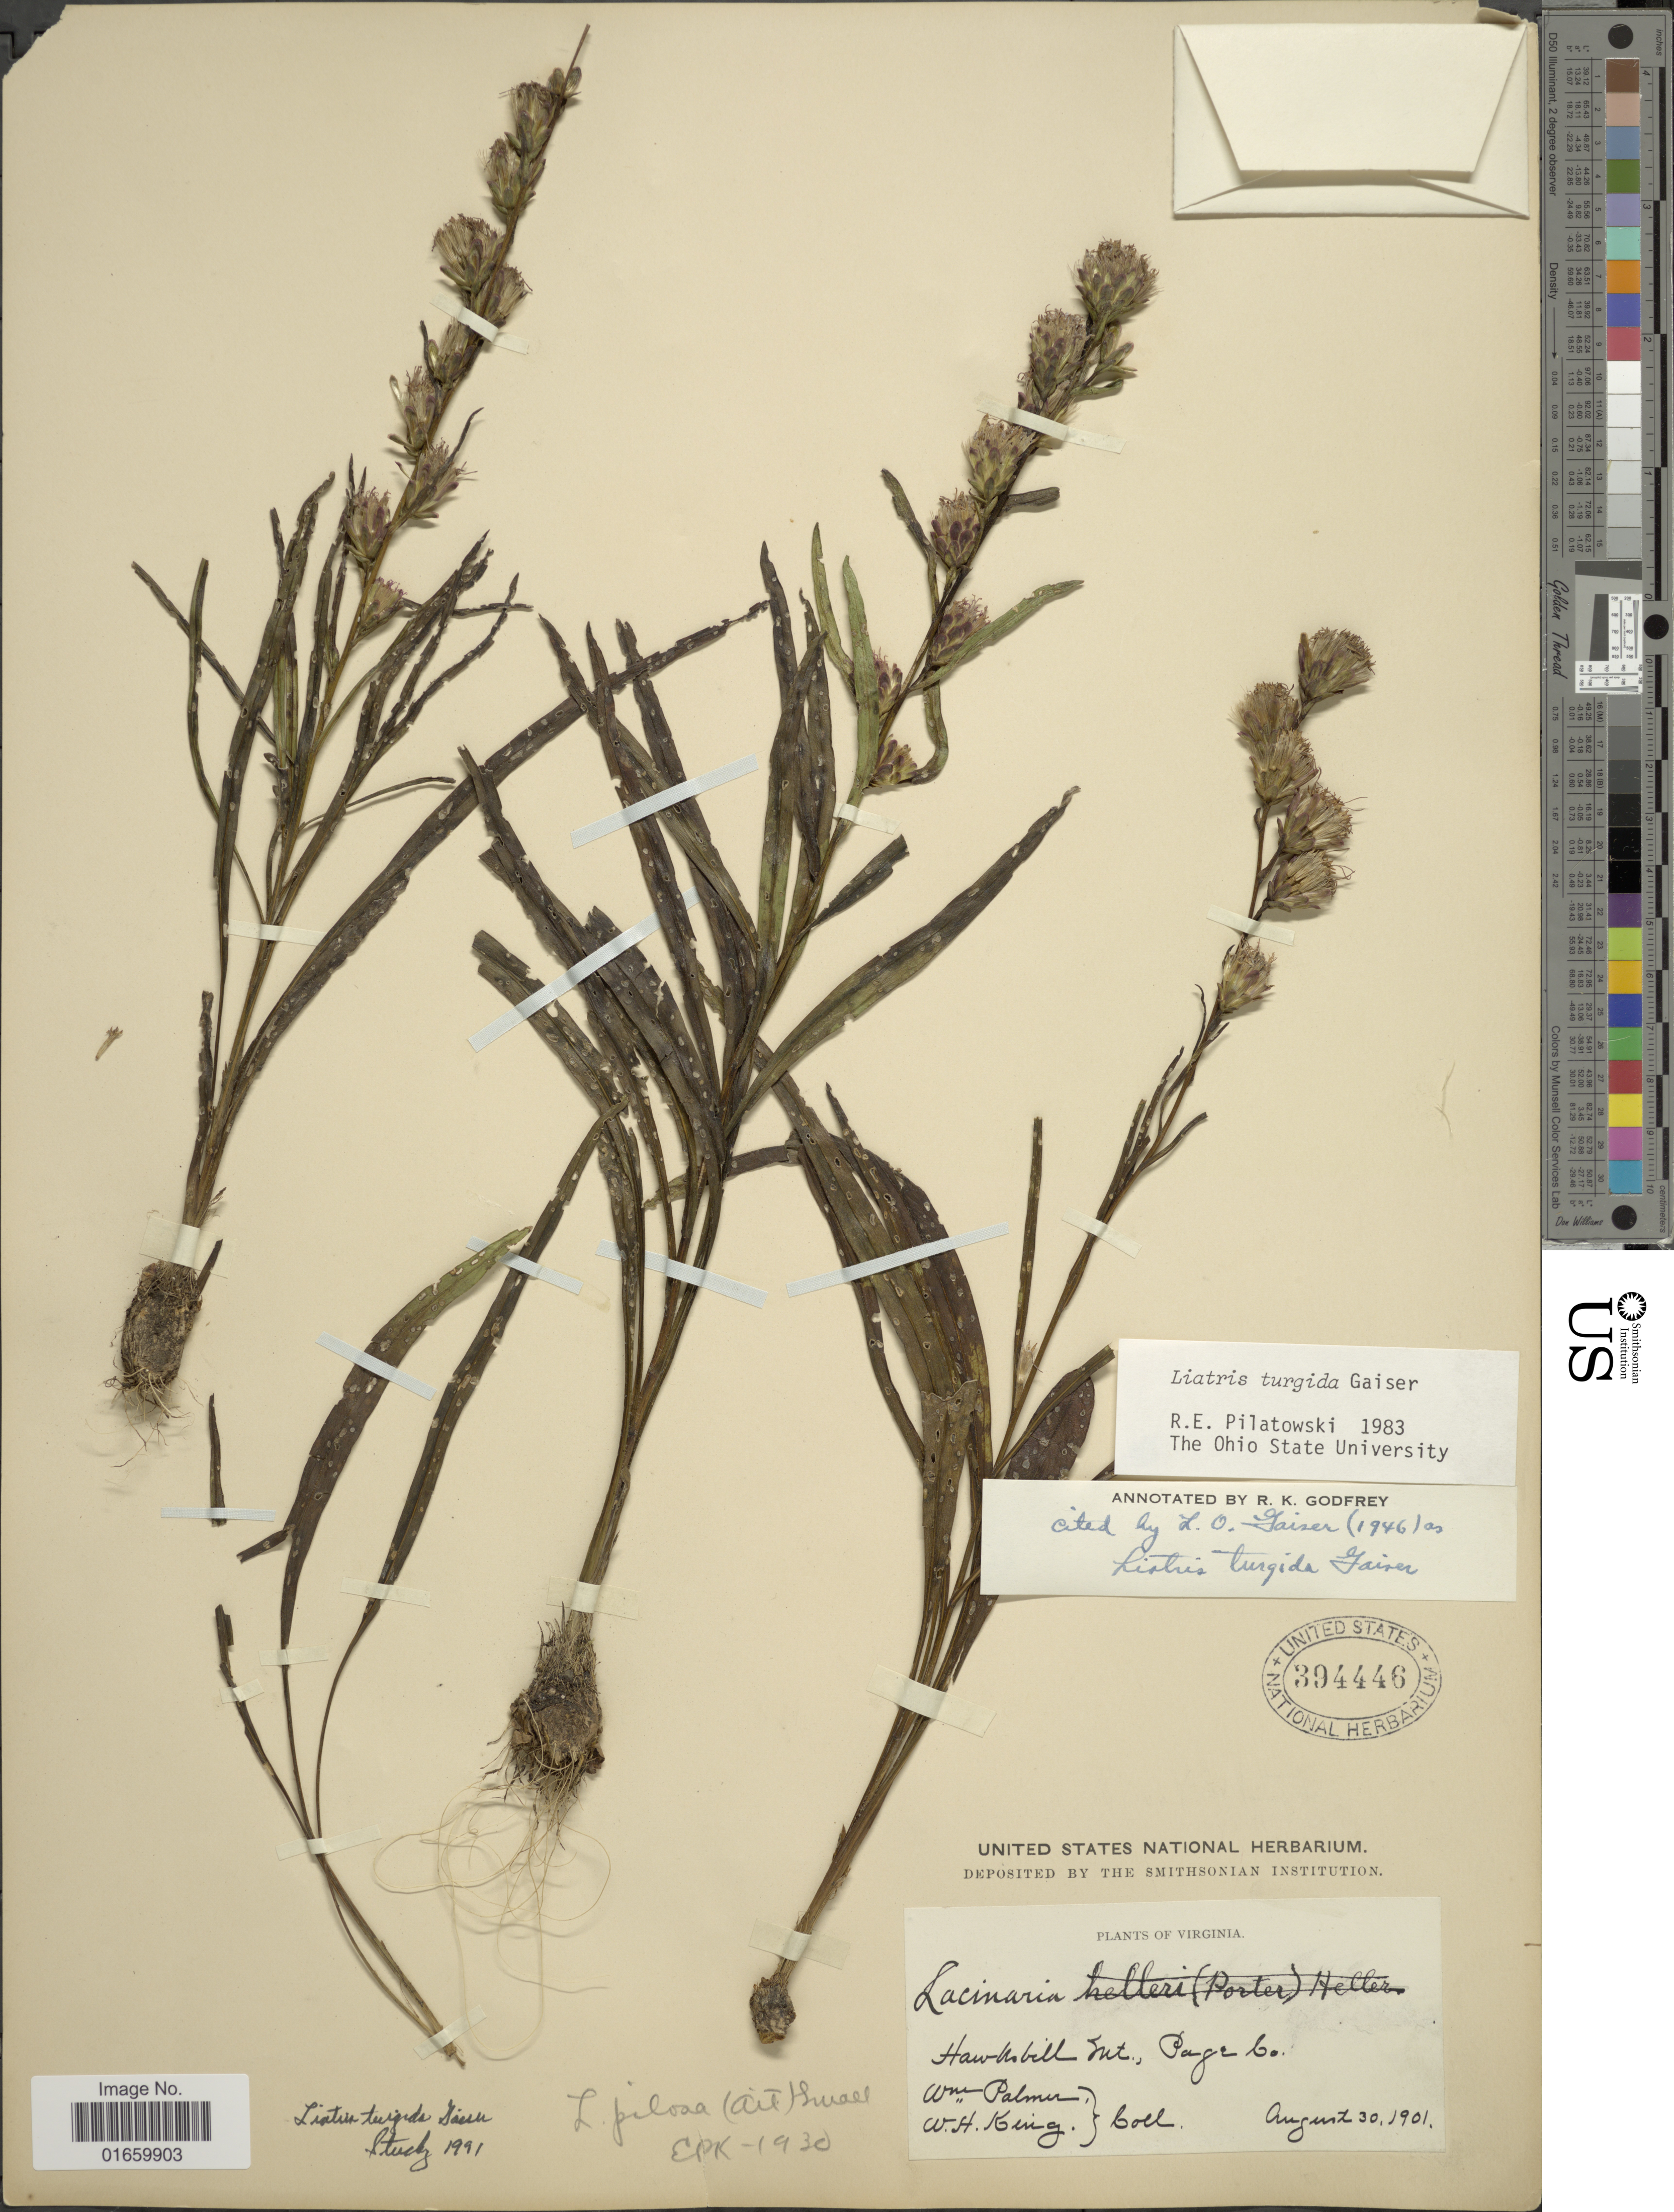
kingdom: Plantae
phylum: Tracheophyta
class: Magnoliopsida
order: Asterales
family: Asteraceae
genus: Liatris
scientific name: Liatris turgida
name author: Gaiser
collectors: W. Palmer & W. H. A. Hekking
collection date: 1901-08-30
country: United States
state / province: Virginia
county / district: Page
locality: Hawkbill Mt., Page Co.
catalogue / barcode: US 394446